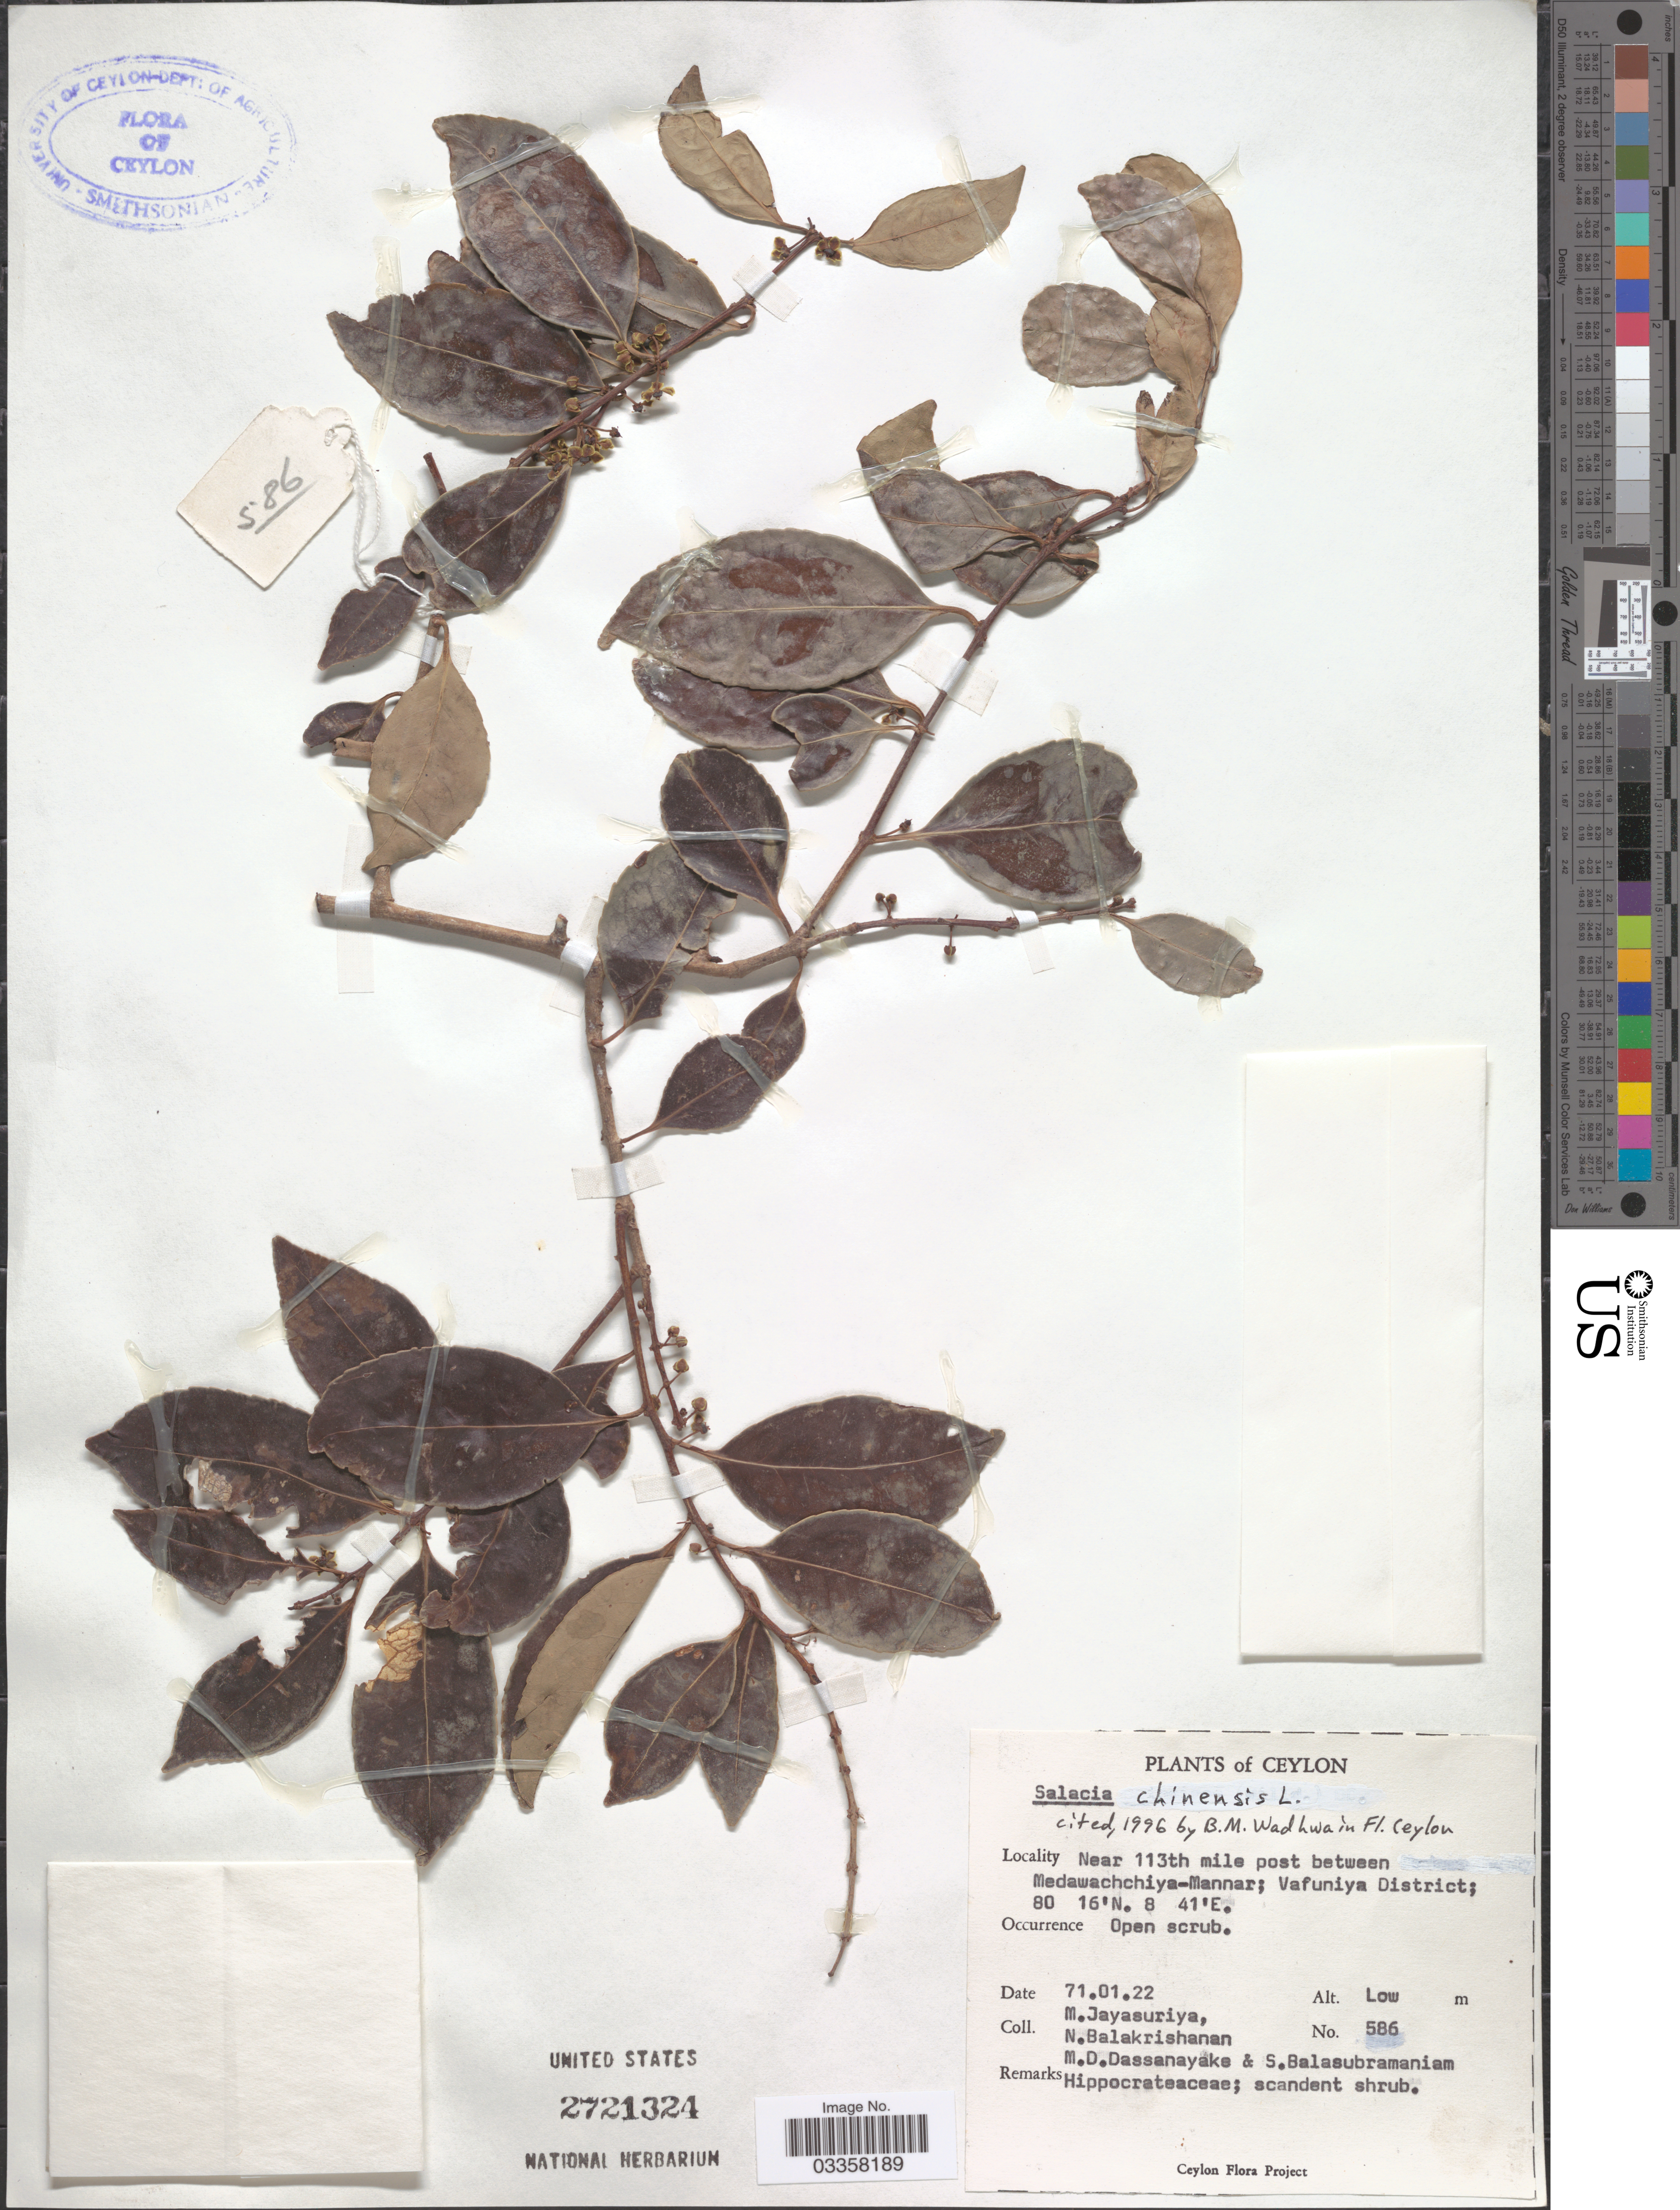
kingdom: Plantae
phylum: Tracheophyta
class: Magnoliopsida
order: Celastrales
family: Celastraceae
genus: Salacia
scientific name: Salacia chinensis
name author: L.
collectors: M. Jayasuriya, N. Balakrishnan, M. D. Dassanayake & S. Balasubramaniam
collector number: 586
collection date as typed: Transcribed d/m/y: 22/1/71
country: Sri Lanka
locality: Ceylon, Near 113th mile post between Medawachchiya-Mannar; Vafuniya District.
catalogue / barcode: US 2721324